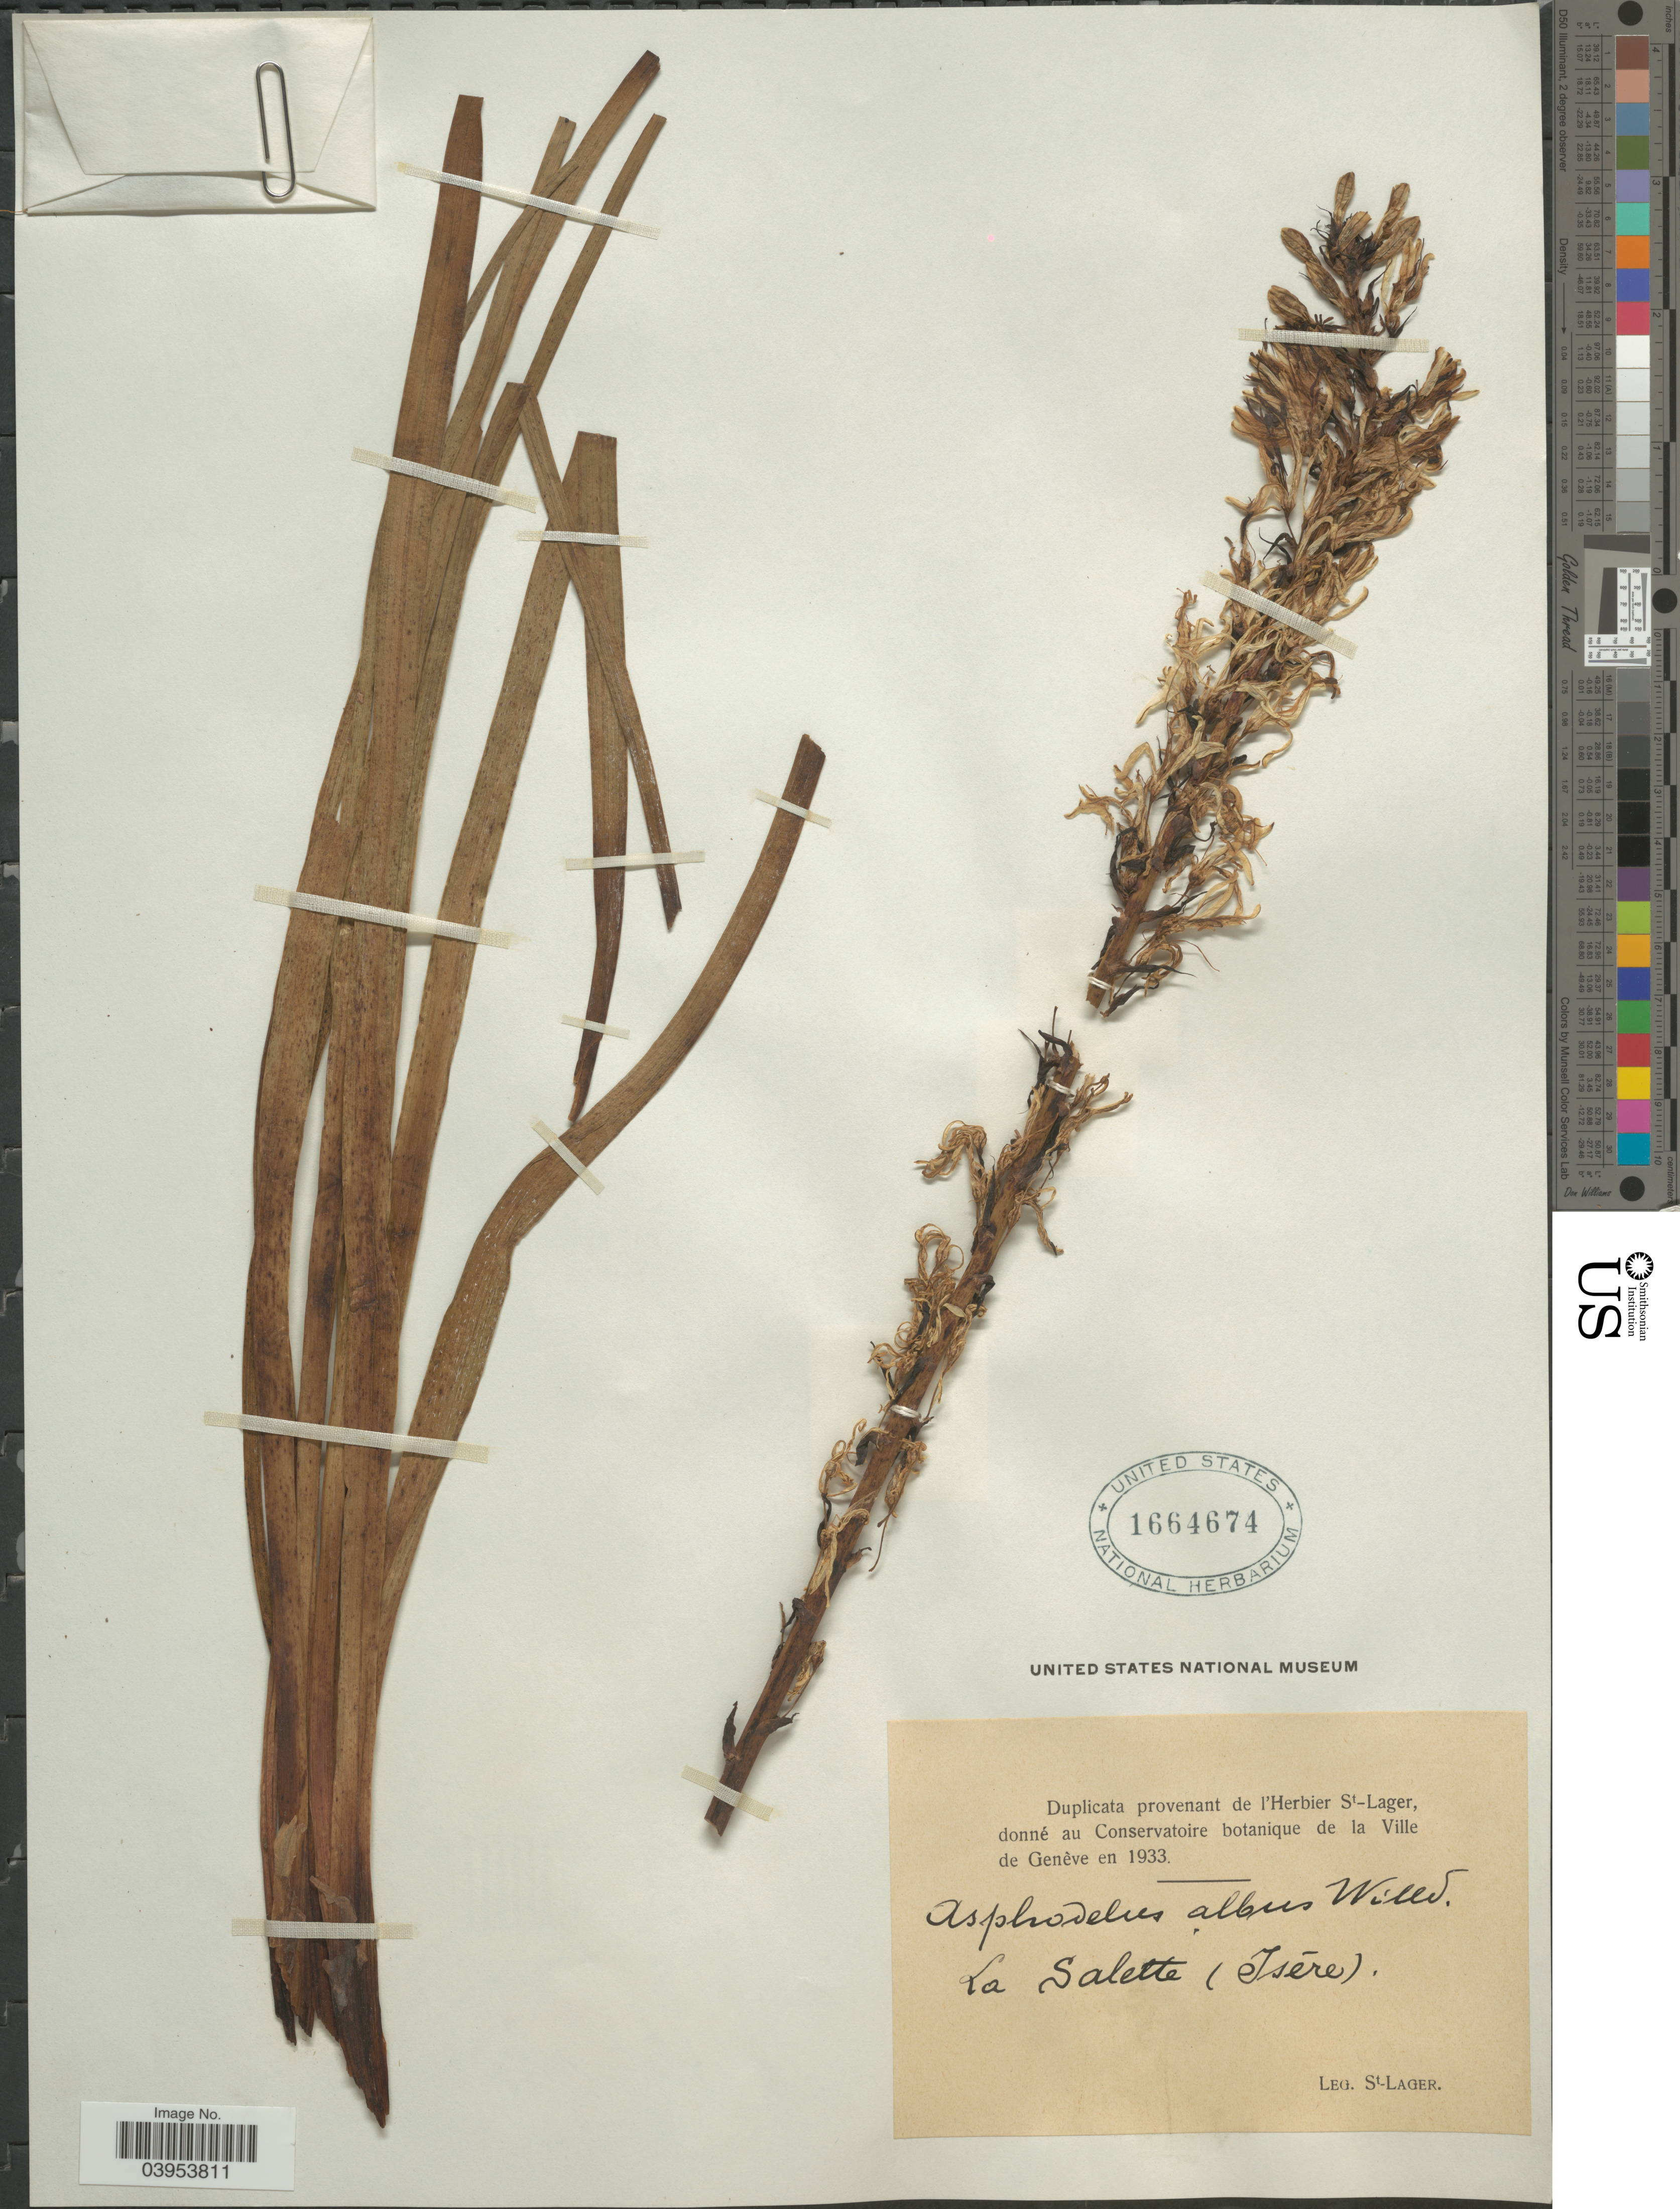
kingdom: Plantae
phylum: Tracheophyta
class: Liliopsida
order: Asparagales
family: Asphodelaceae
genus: Asphodelus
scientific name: Asphodelus albus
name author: Mill.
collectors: -. St. Lager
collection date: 1933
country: France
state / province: Auvergne-Rhône-Alpes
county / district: Isère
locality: La Salette (Isére).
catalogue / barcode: US 1664674